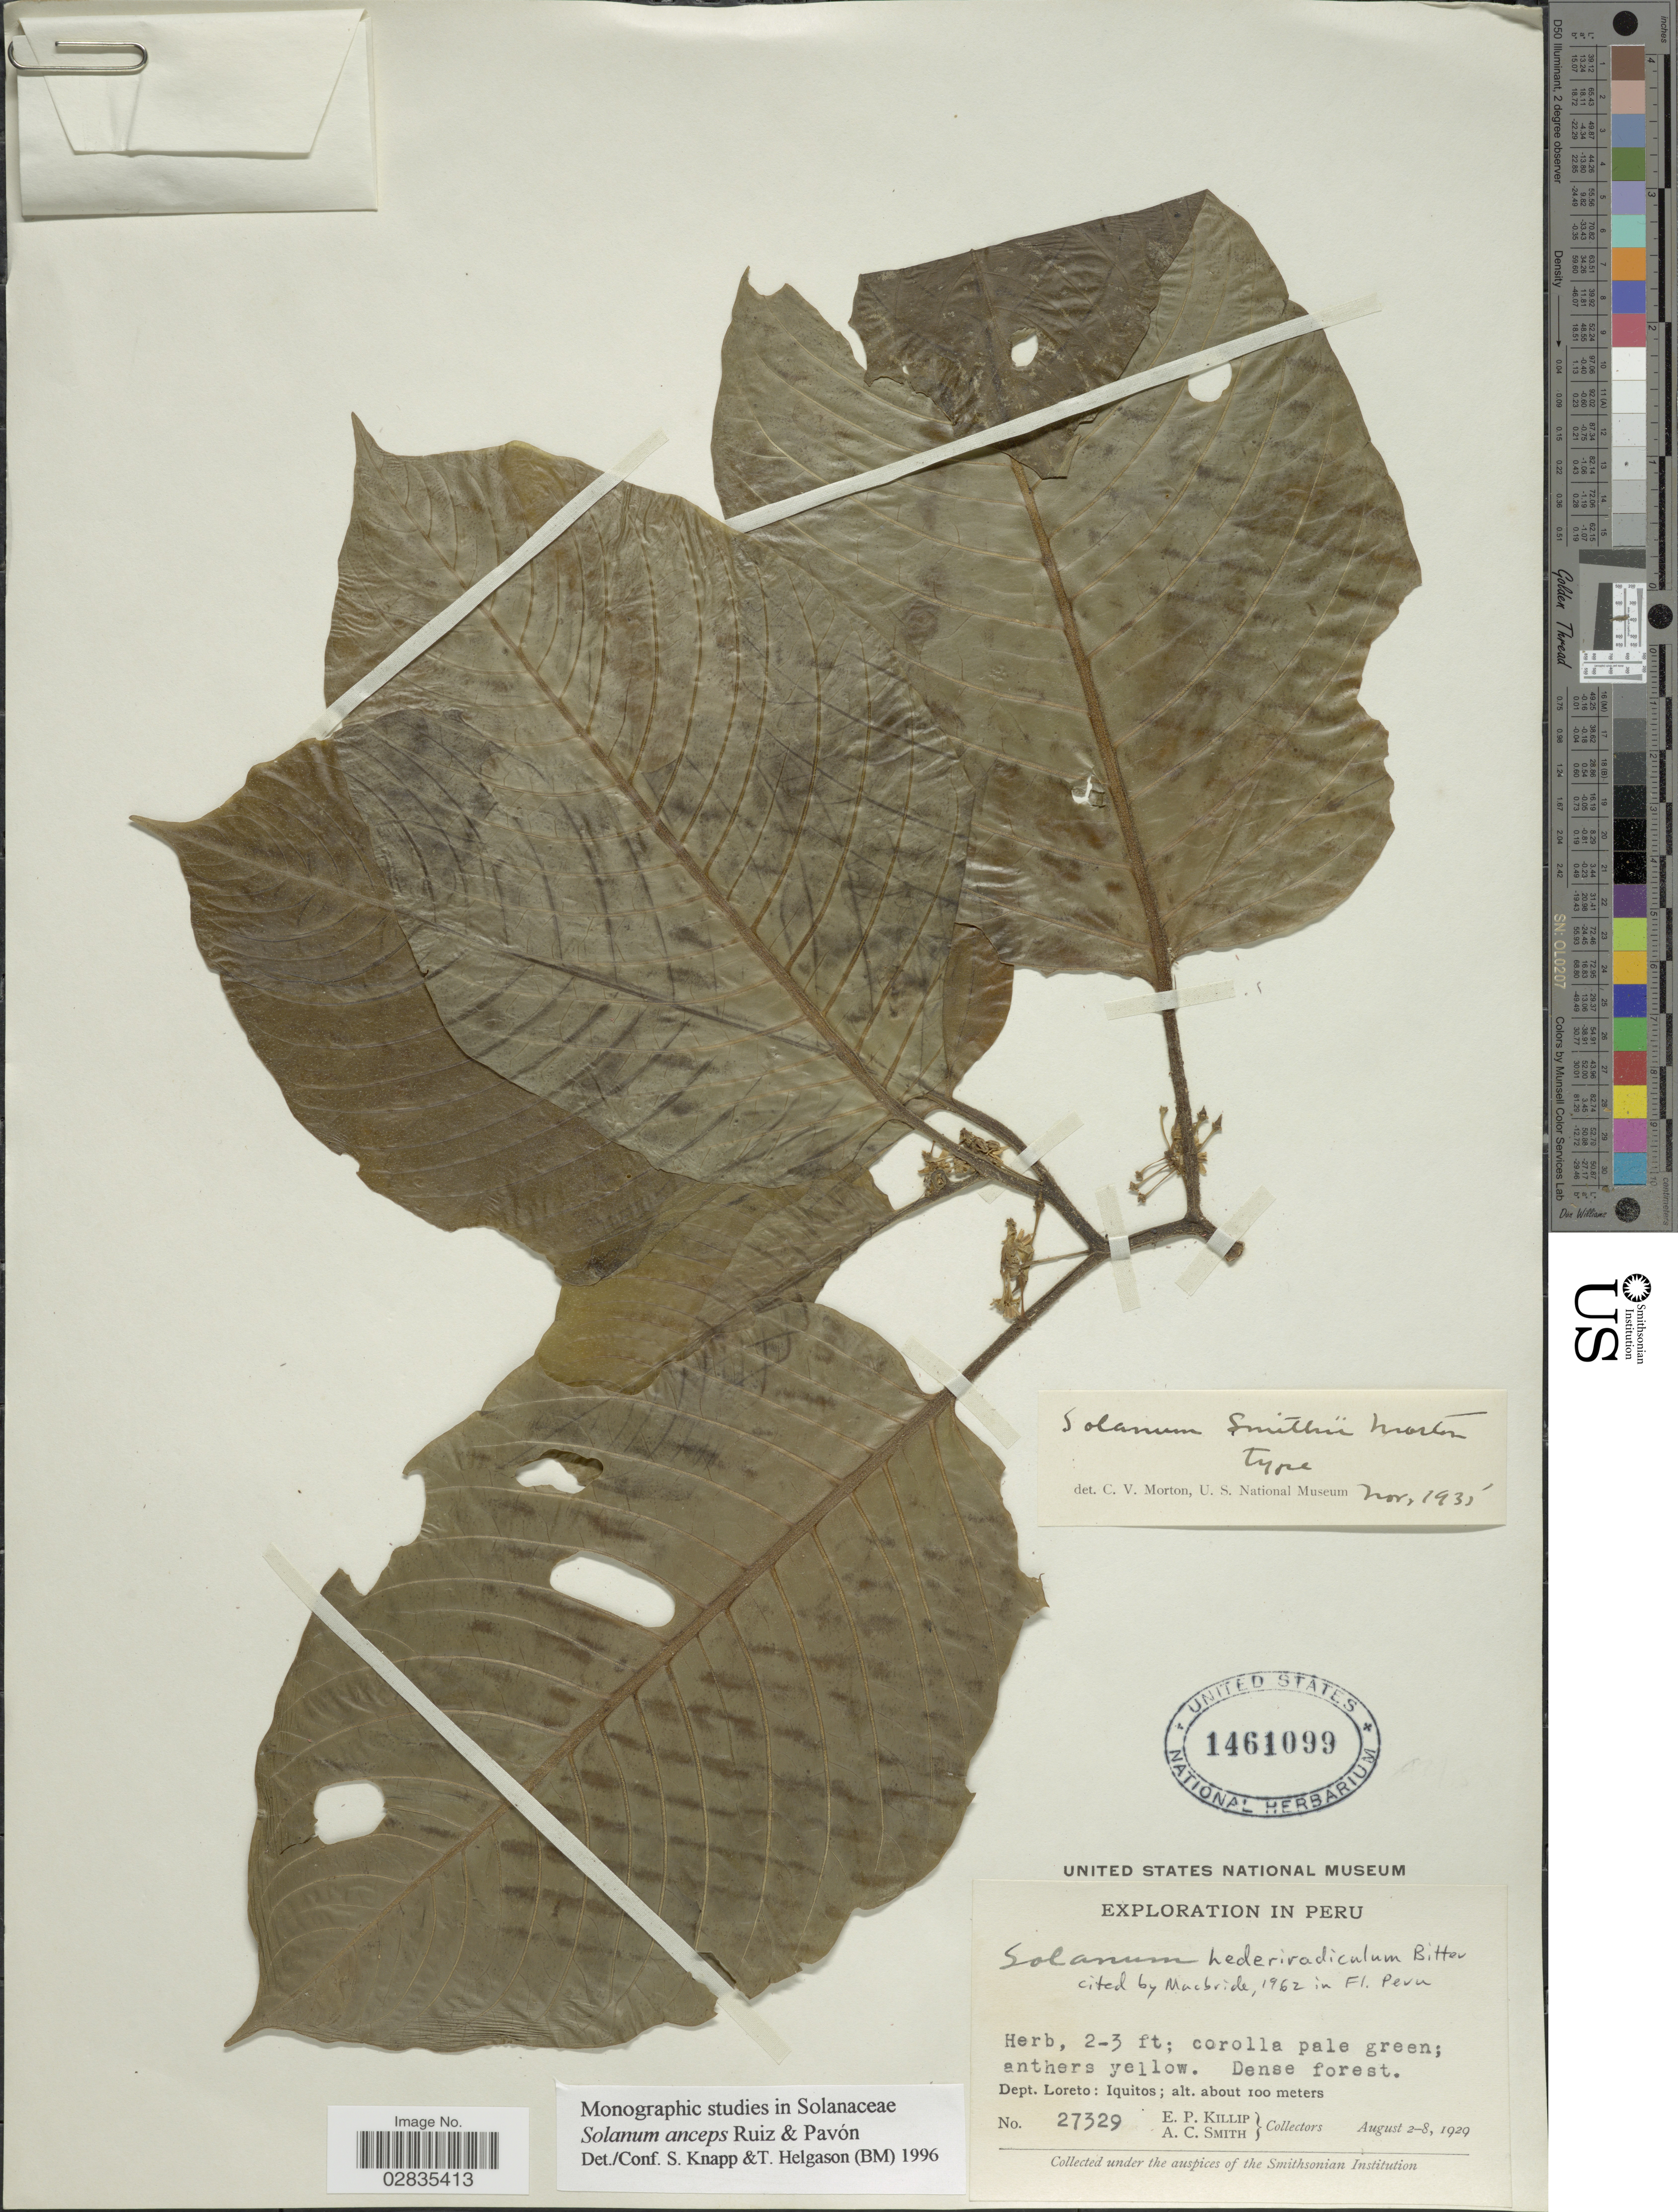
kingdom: Plantae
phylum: Tracheophyta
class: Magnoliopsida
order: Solanales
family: Solanaceae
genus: Solanum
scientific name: Solanum anceps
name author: Ruiz & Pav.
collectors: E. P. Killip & A. C. Smith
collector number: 27329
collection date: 1929-08-02/1929-08-08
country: Peru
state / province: Loreto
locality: Dept. Loreto: Iquitos.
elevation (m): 100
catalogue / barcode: US 1461099